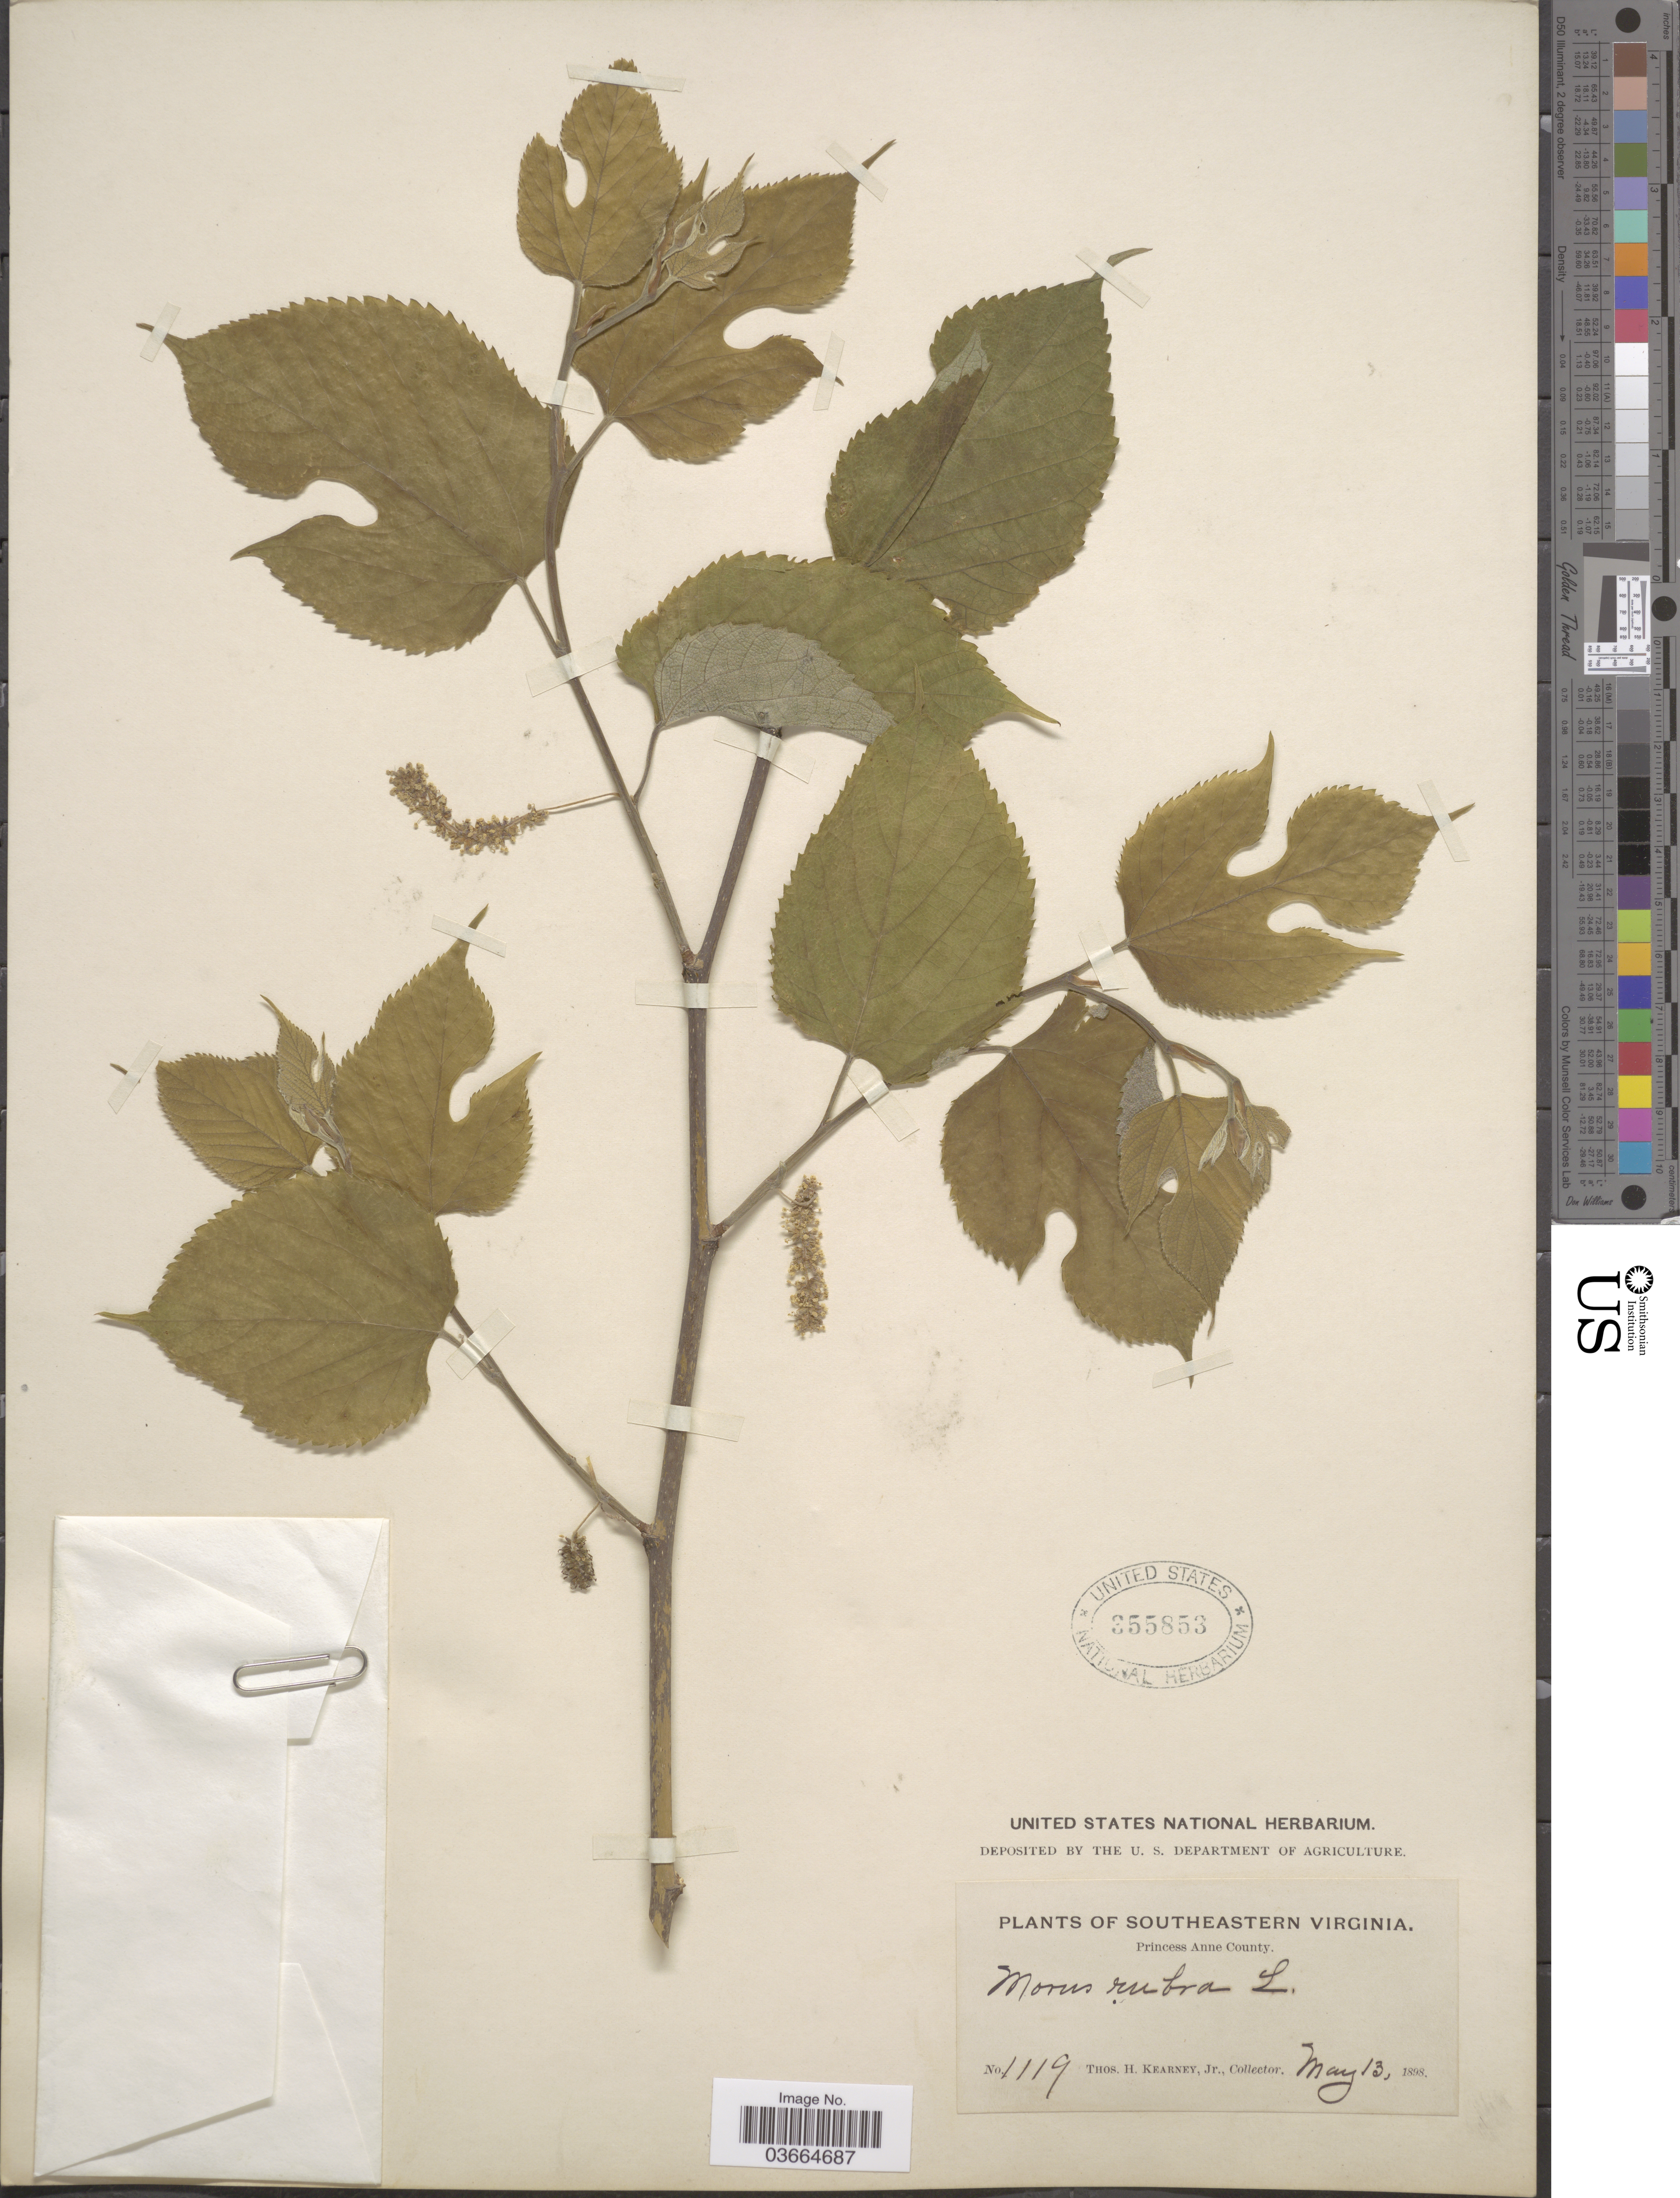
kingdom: Plantae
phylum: Tracheophyta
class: Magnoliopsida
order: Rosales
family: Moraceae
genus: Morus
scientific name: Morus rubra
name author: L.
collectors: T. H. Kearney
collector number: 1119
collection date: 1898-05-13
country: United States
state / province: Virginia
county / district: City of Virginia Beach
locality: Southeastern Virginia. Princess Anne County.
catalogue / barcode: US 355853